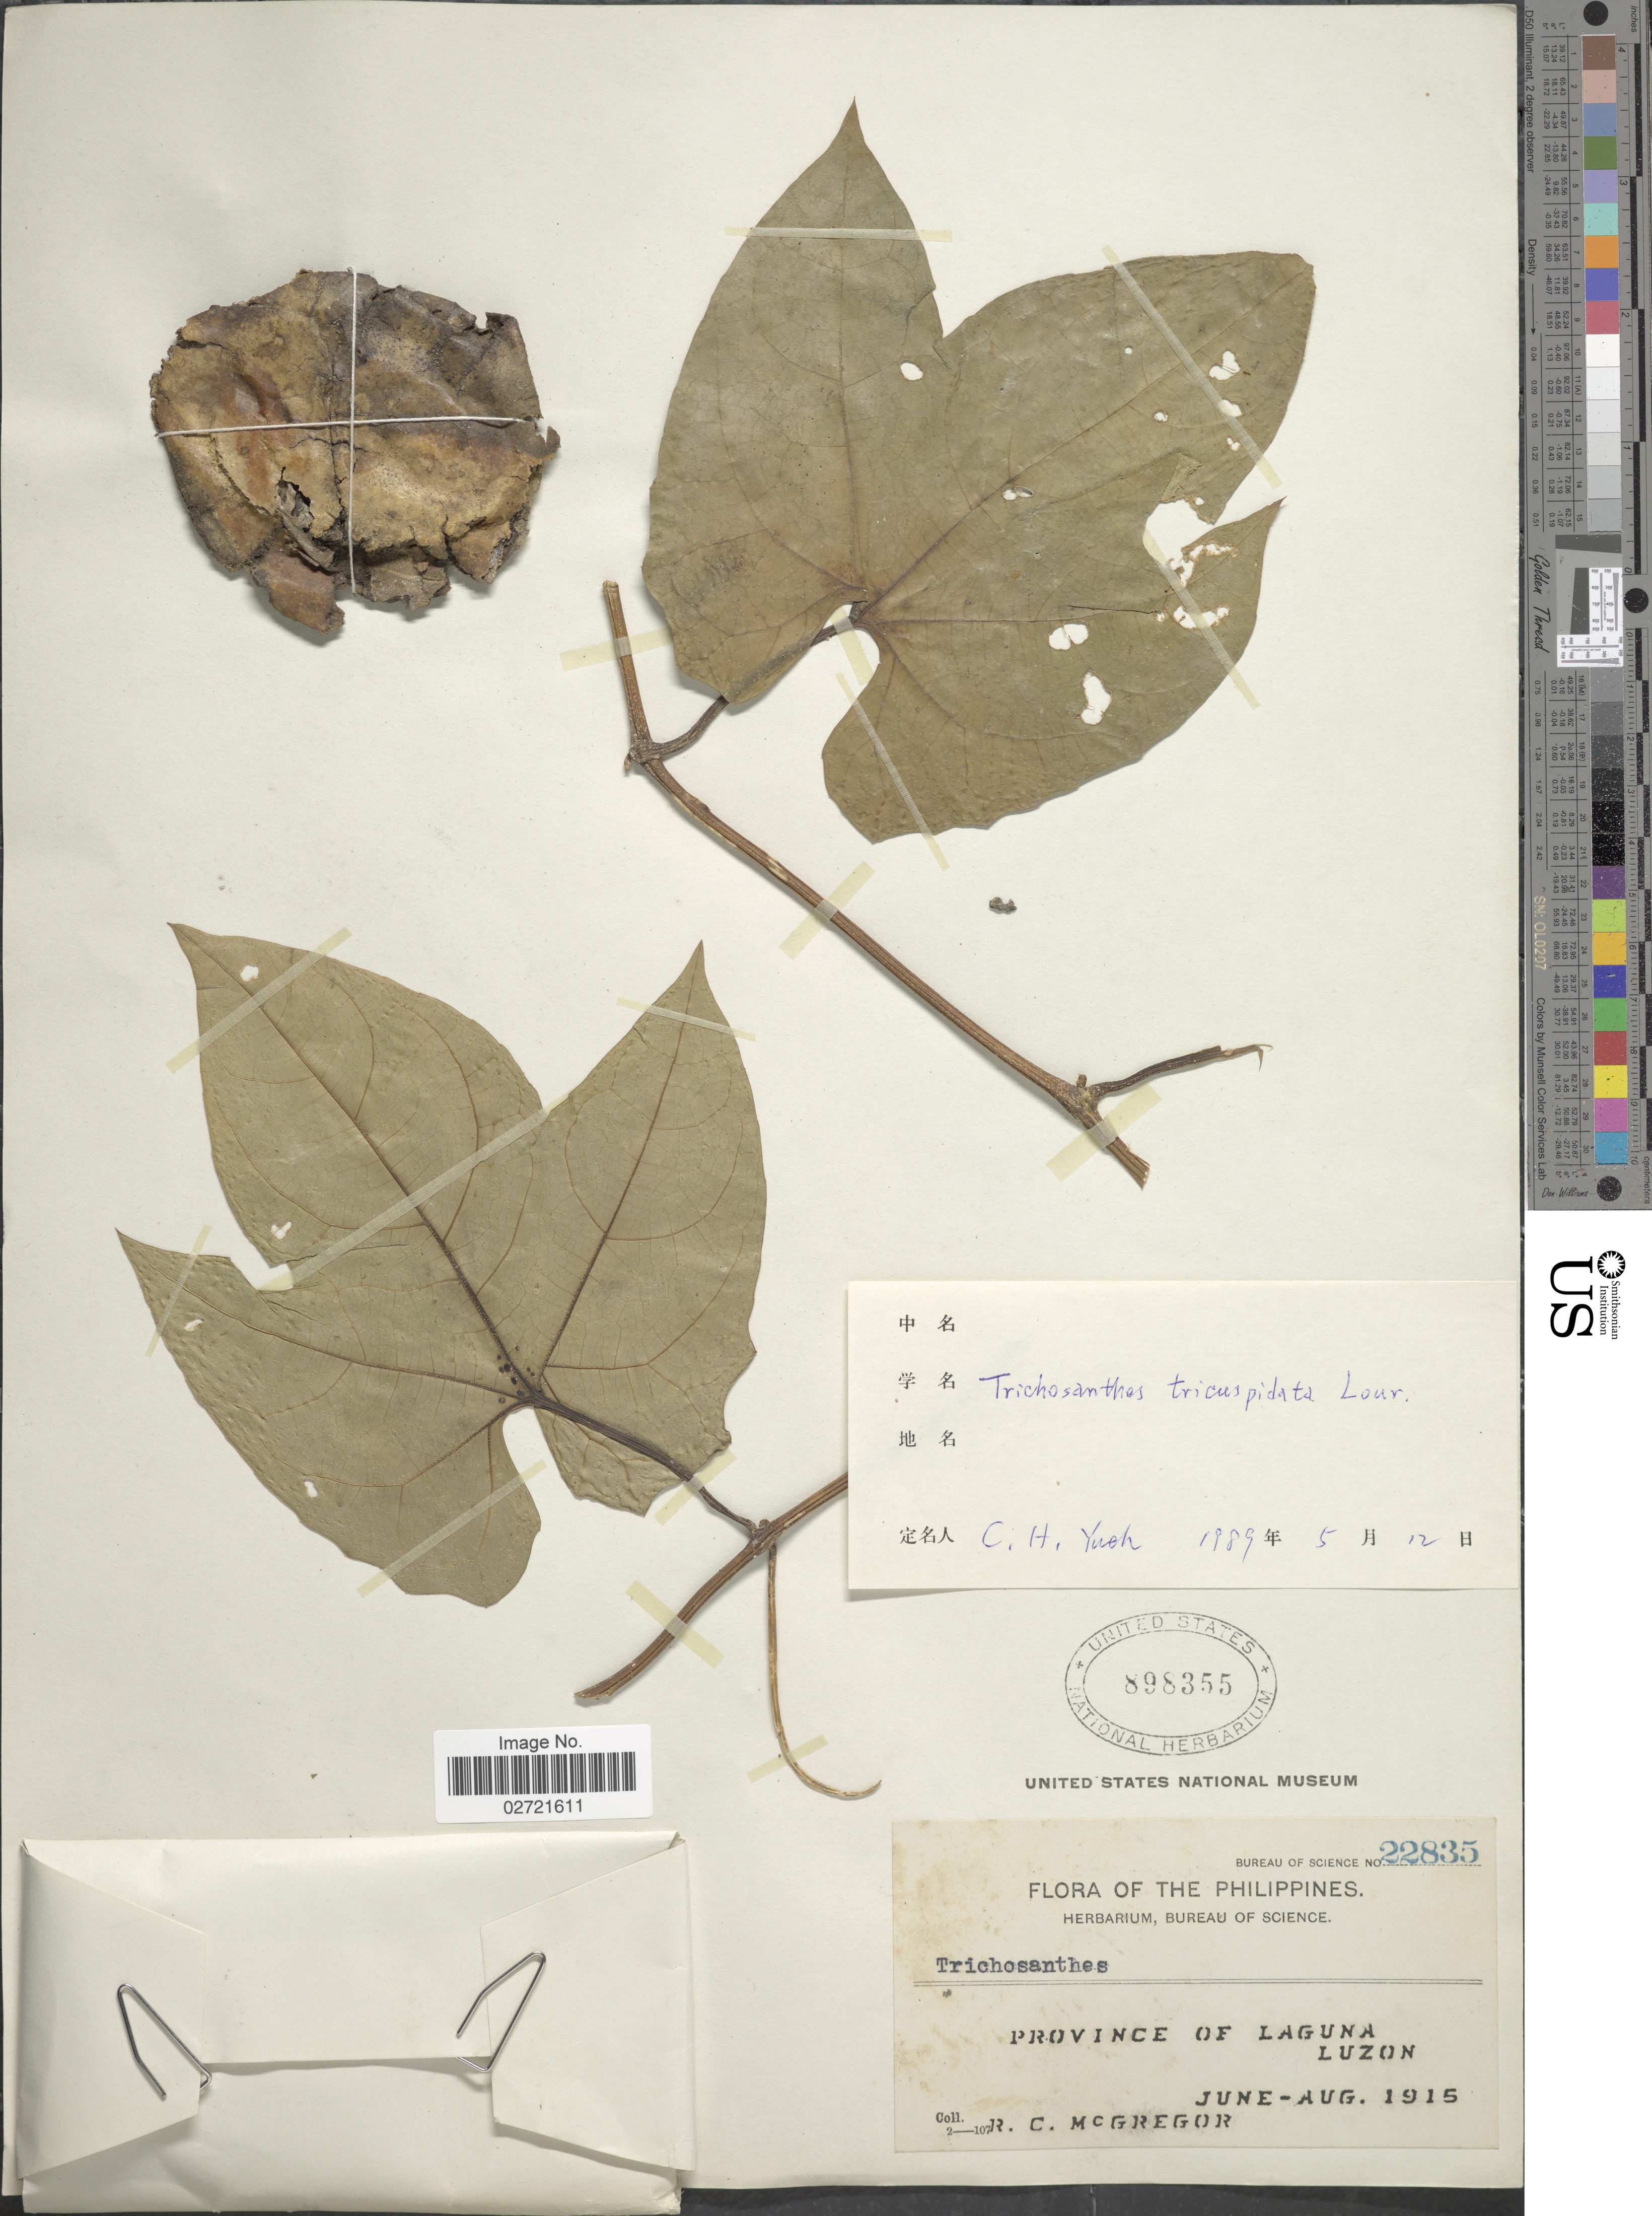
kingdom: Plantae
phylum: Tracheophyta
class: Magnoliopsida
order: Cucurbitales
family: Cucurbitaceae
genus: Trichosanthes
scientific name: Trichosanthes tricuspidata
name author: Lour.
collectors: R. C. McGregor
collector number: Bureau of Science 22835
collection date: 1915-06/1915-08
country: Philippines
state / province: Calabarzon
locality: Province of Laguna, Luzon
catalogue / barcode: US 898355